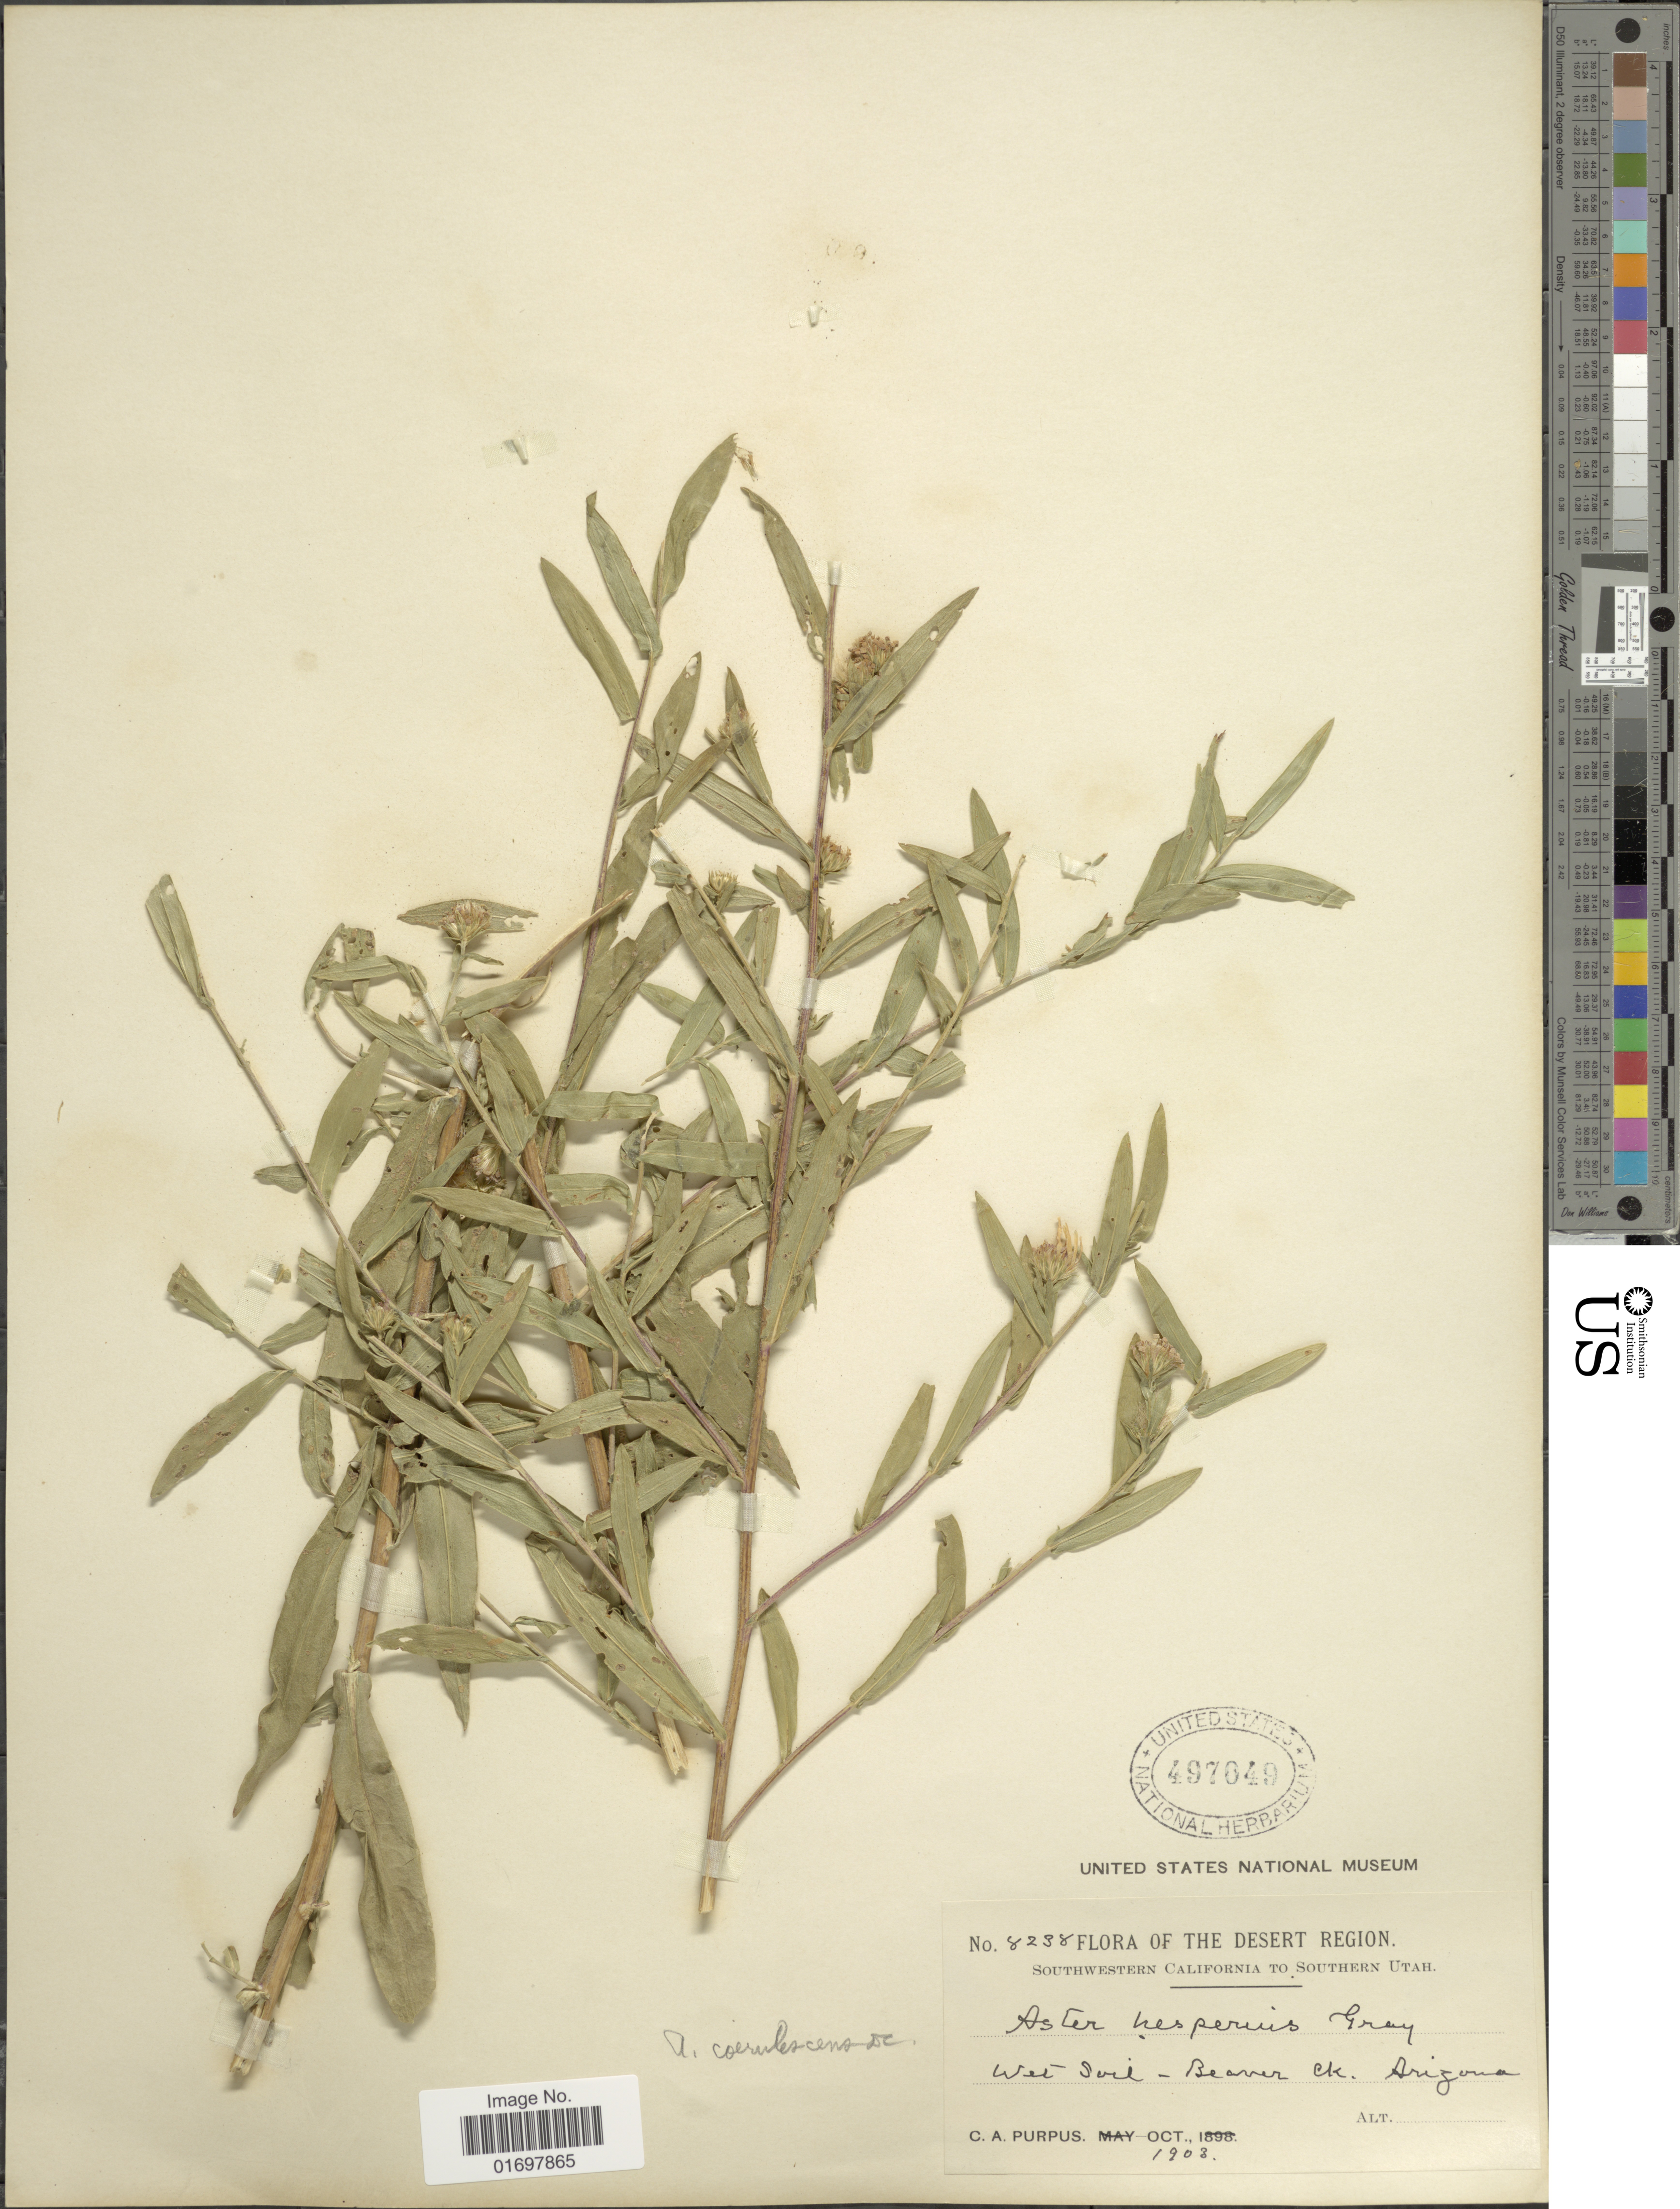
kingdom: Plantae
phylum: Tracheophyta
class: Magnoliopsida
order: Asterales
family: Asteraceae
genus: Symphyotrichum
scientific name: Symphyotrichum lanceolatum var. hesperium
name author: (A. Gray) G.L. Nesom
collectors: C. A. Purpus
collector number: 8238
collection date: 1903-10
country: United States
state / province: Arizona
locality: Desert Region, Southwestern California to Southern Utah. Beaver Ck. Arizona.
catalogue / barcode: US 497049